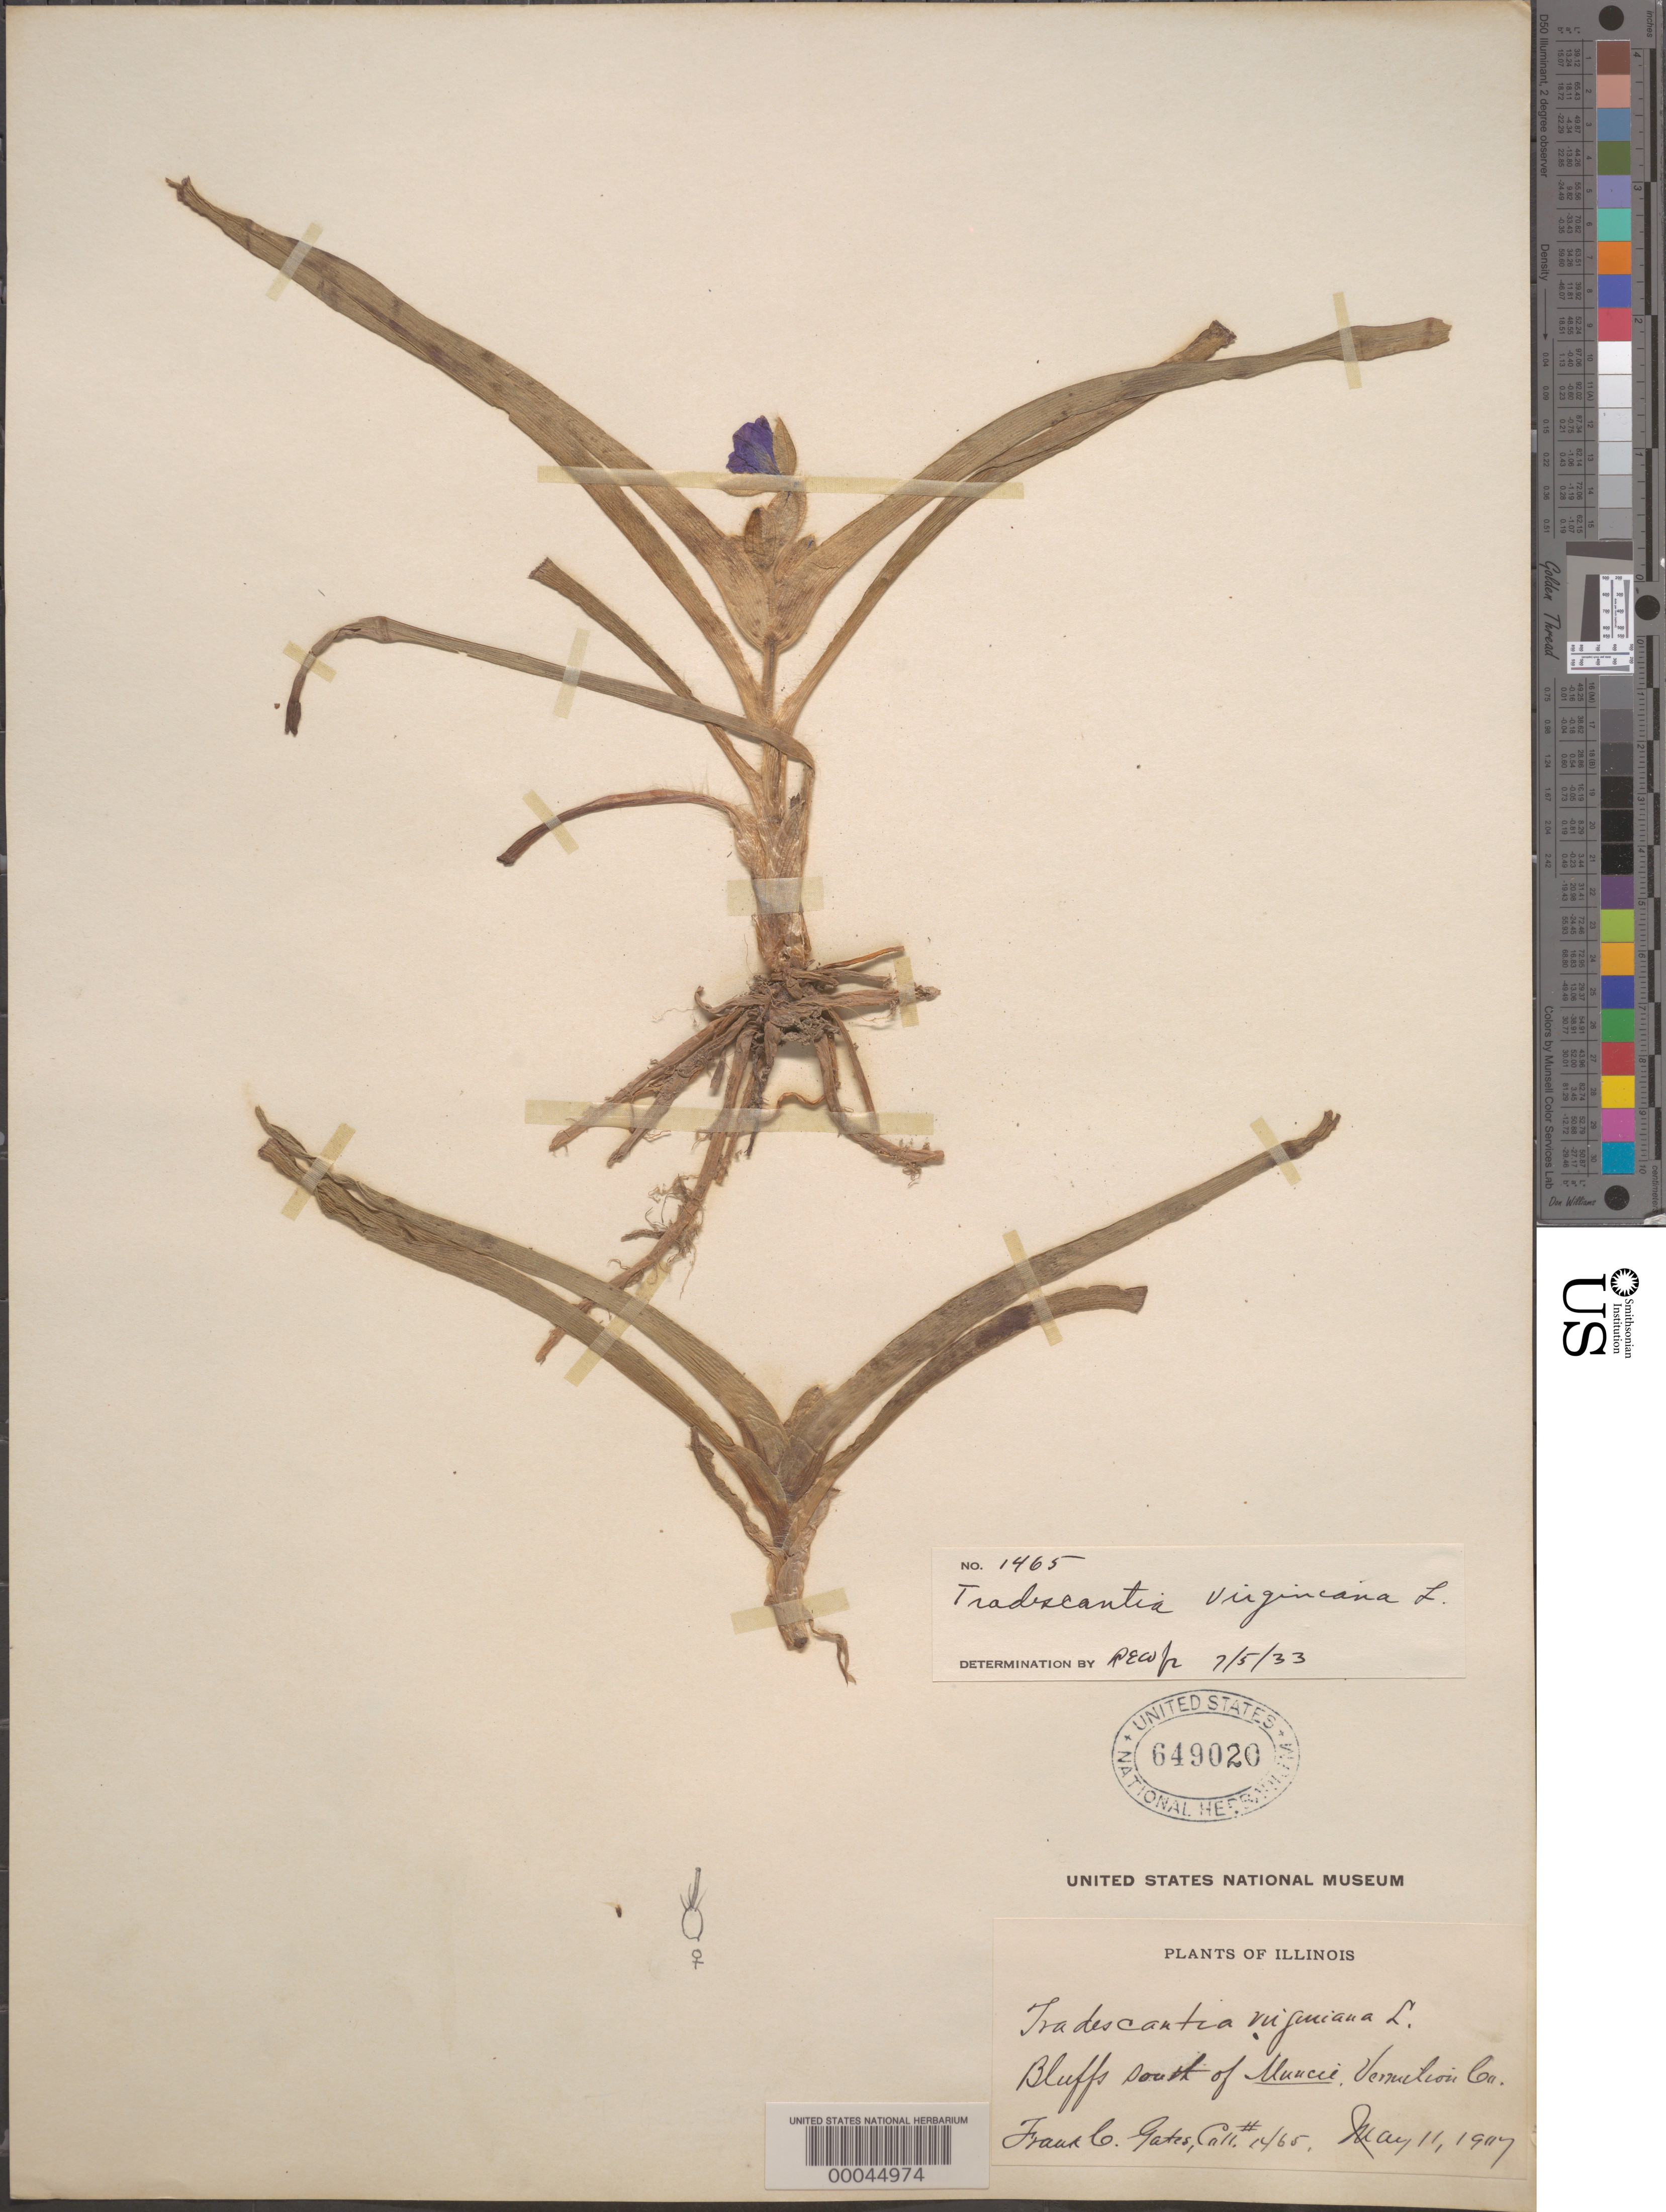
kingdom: Plantae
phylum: Tracheophyta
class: Liliopsida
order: Commelinales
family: Commelinaceae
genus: Tradescantia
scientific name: Tradescantia virginiana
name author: L.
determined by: Woodward, R. E.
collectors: F. C. Gates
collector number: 1465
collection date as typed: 11 May 1907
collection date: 1907-05-11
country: United States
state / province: Illinois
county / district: Vermilion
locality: S of muncie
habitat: Bluffs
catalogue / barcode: US 649020